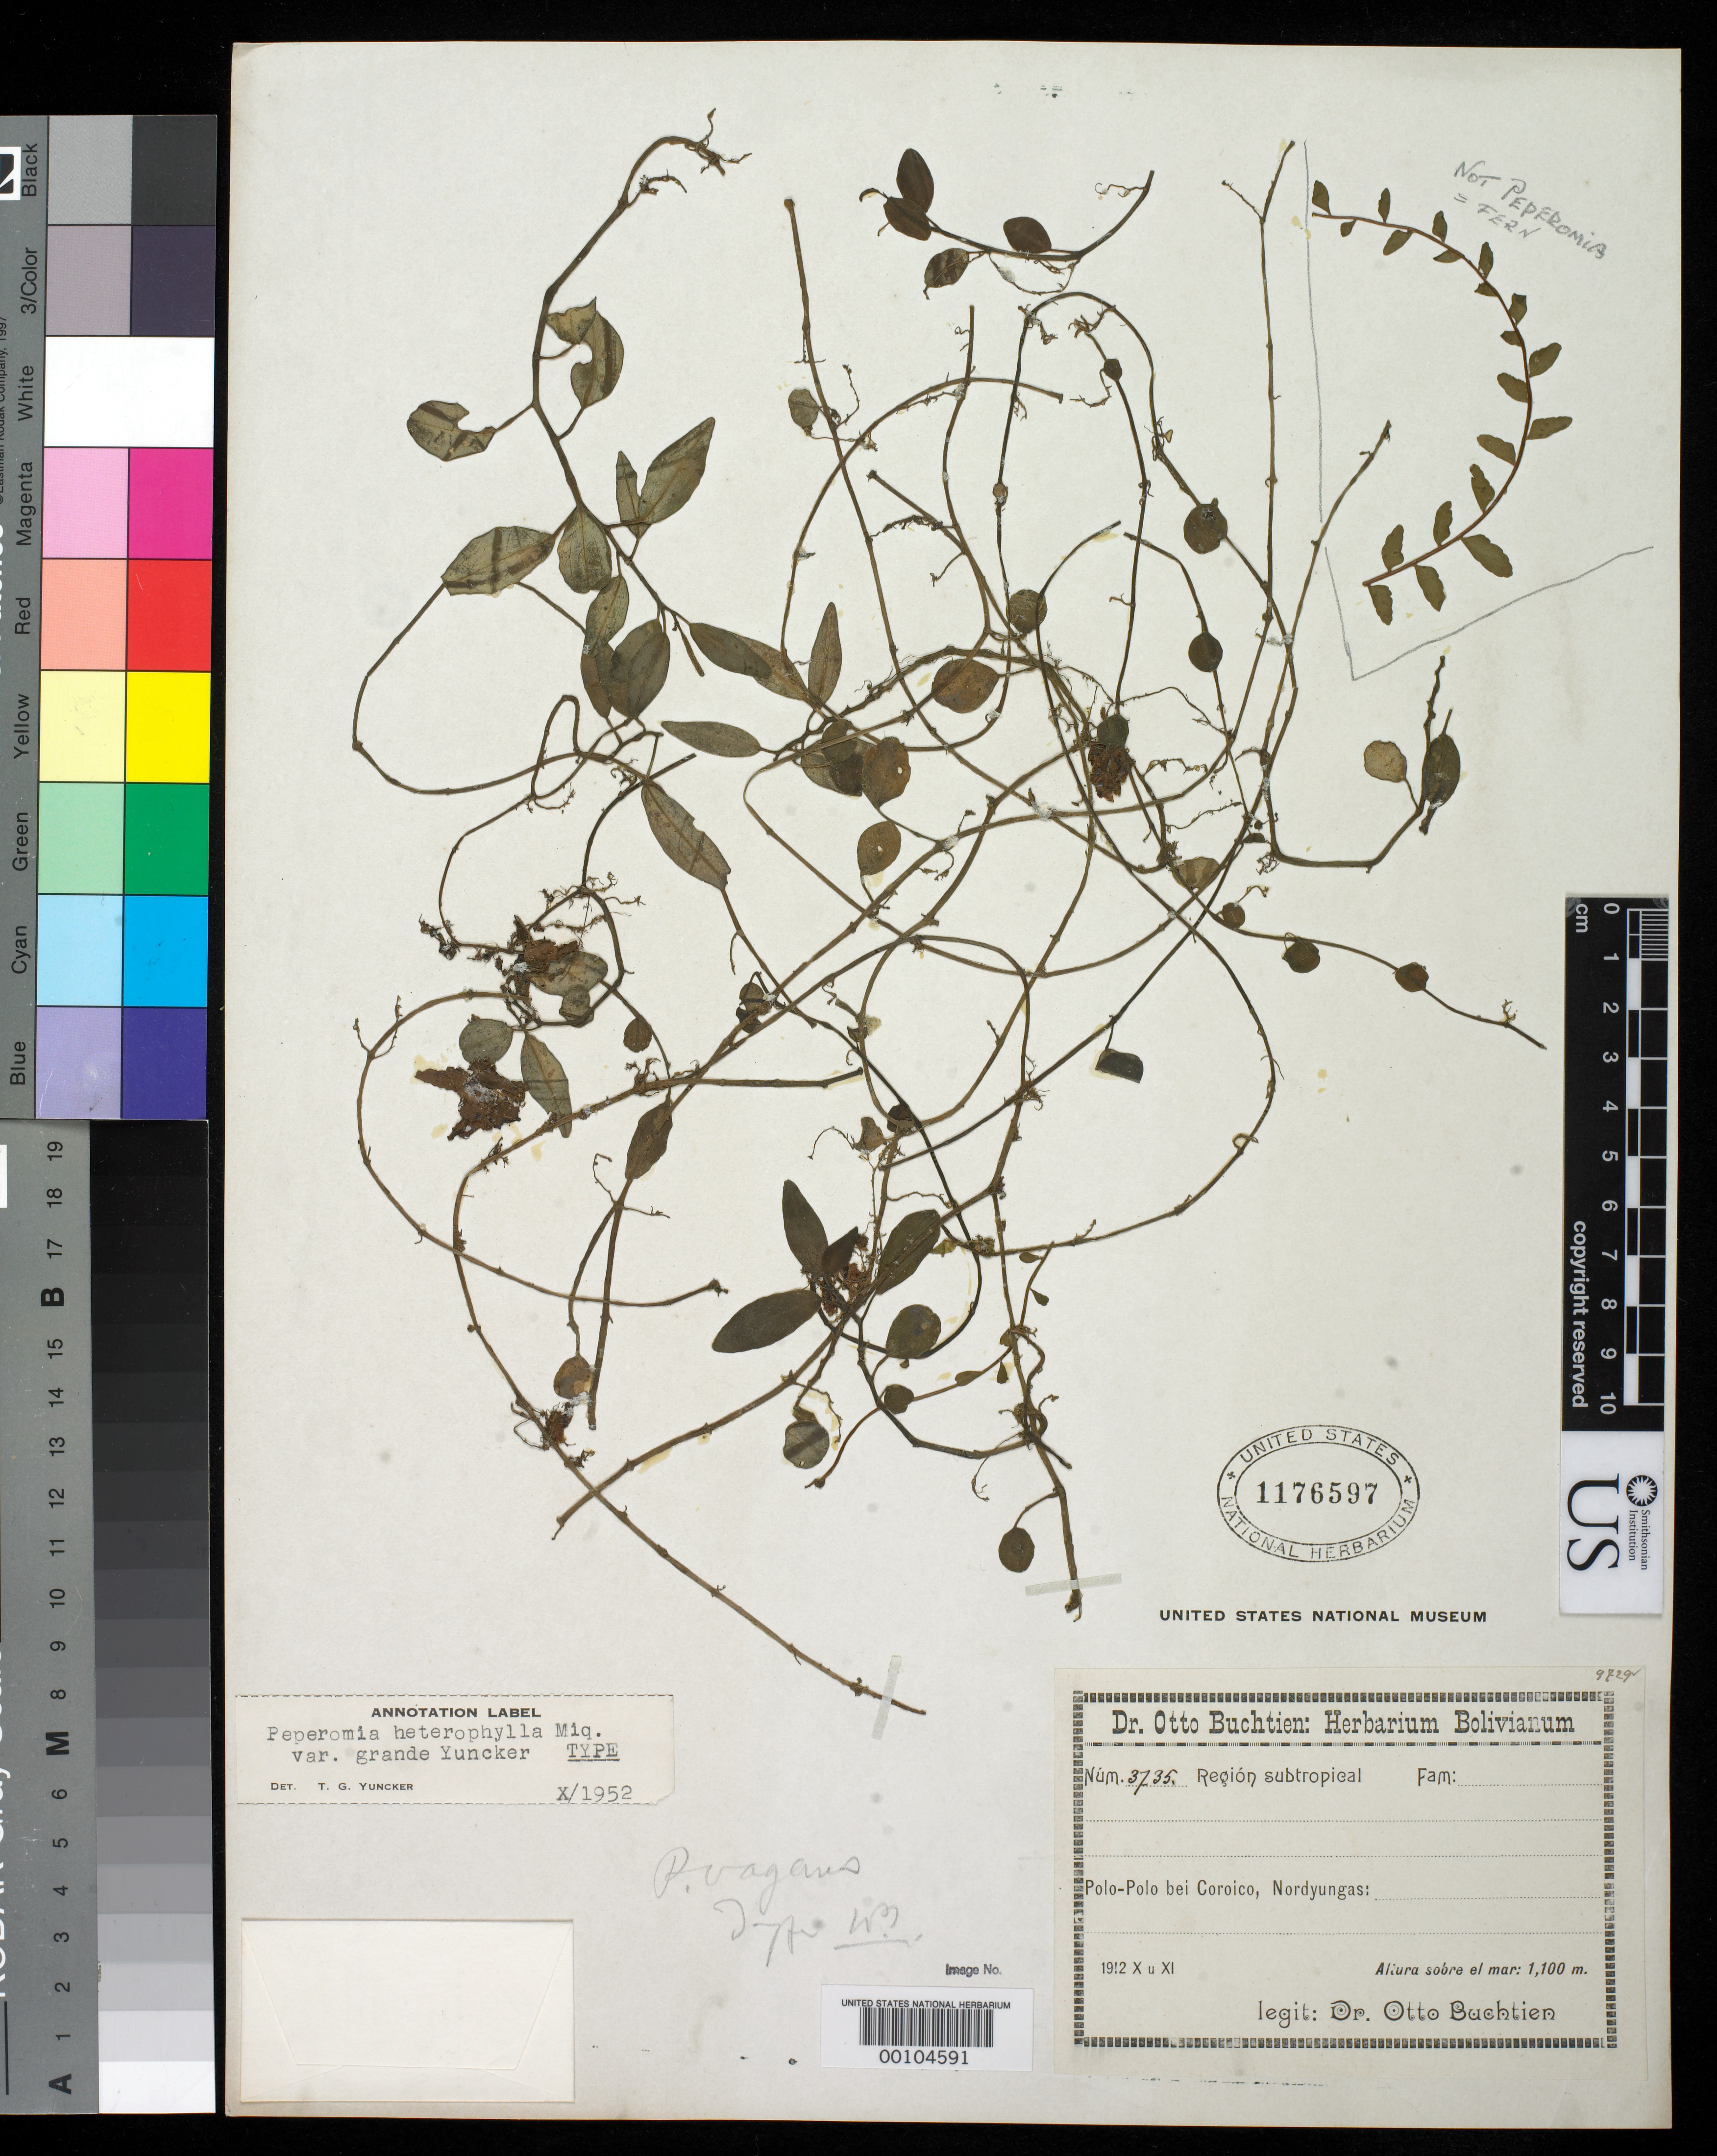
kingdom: Plantae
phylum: Tracheophyta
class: Magnoliopsida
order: Piperales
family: Piperaceae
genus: Peperomia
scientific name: Peperomia heterophylla var. grandis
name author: Yunck.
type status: Holotype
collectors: O. Buchtien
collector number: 3735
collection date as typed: Oct 1912 to -- Nov 1912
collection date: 1912-10/1912-11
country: Bolivia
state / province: La Paz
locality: Polo-Polo near Coroico, Yungas.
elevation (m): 1100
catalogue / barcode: US 1176597